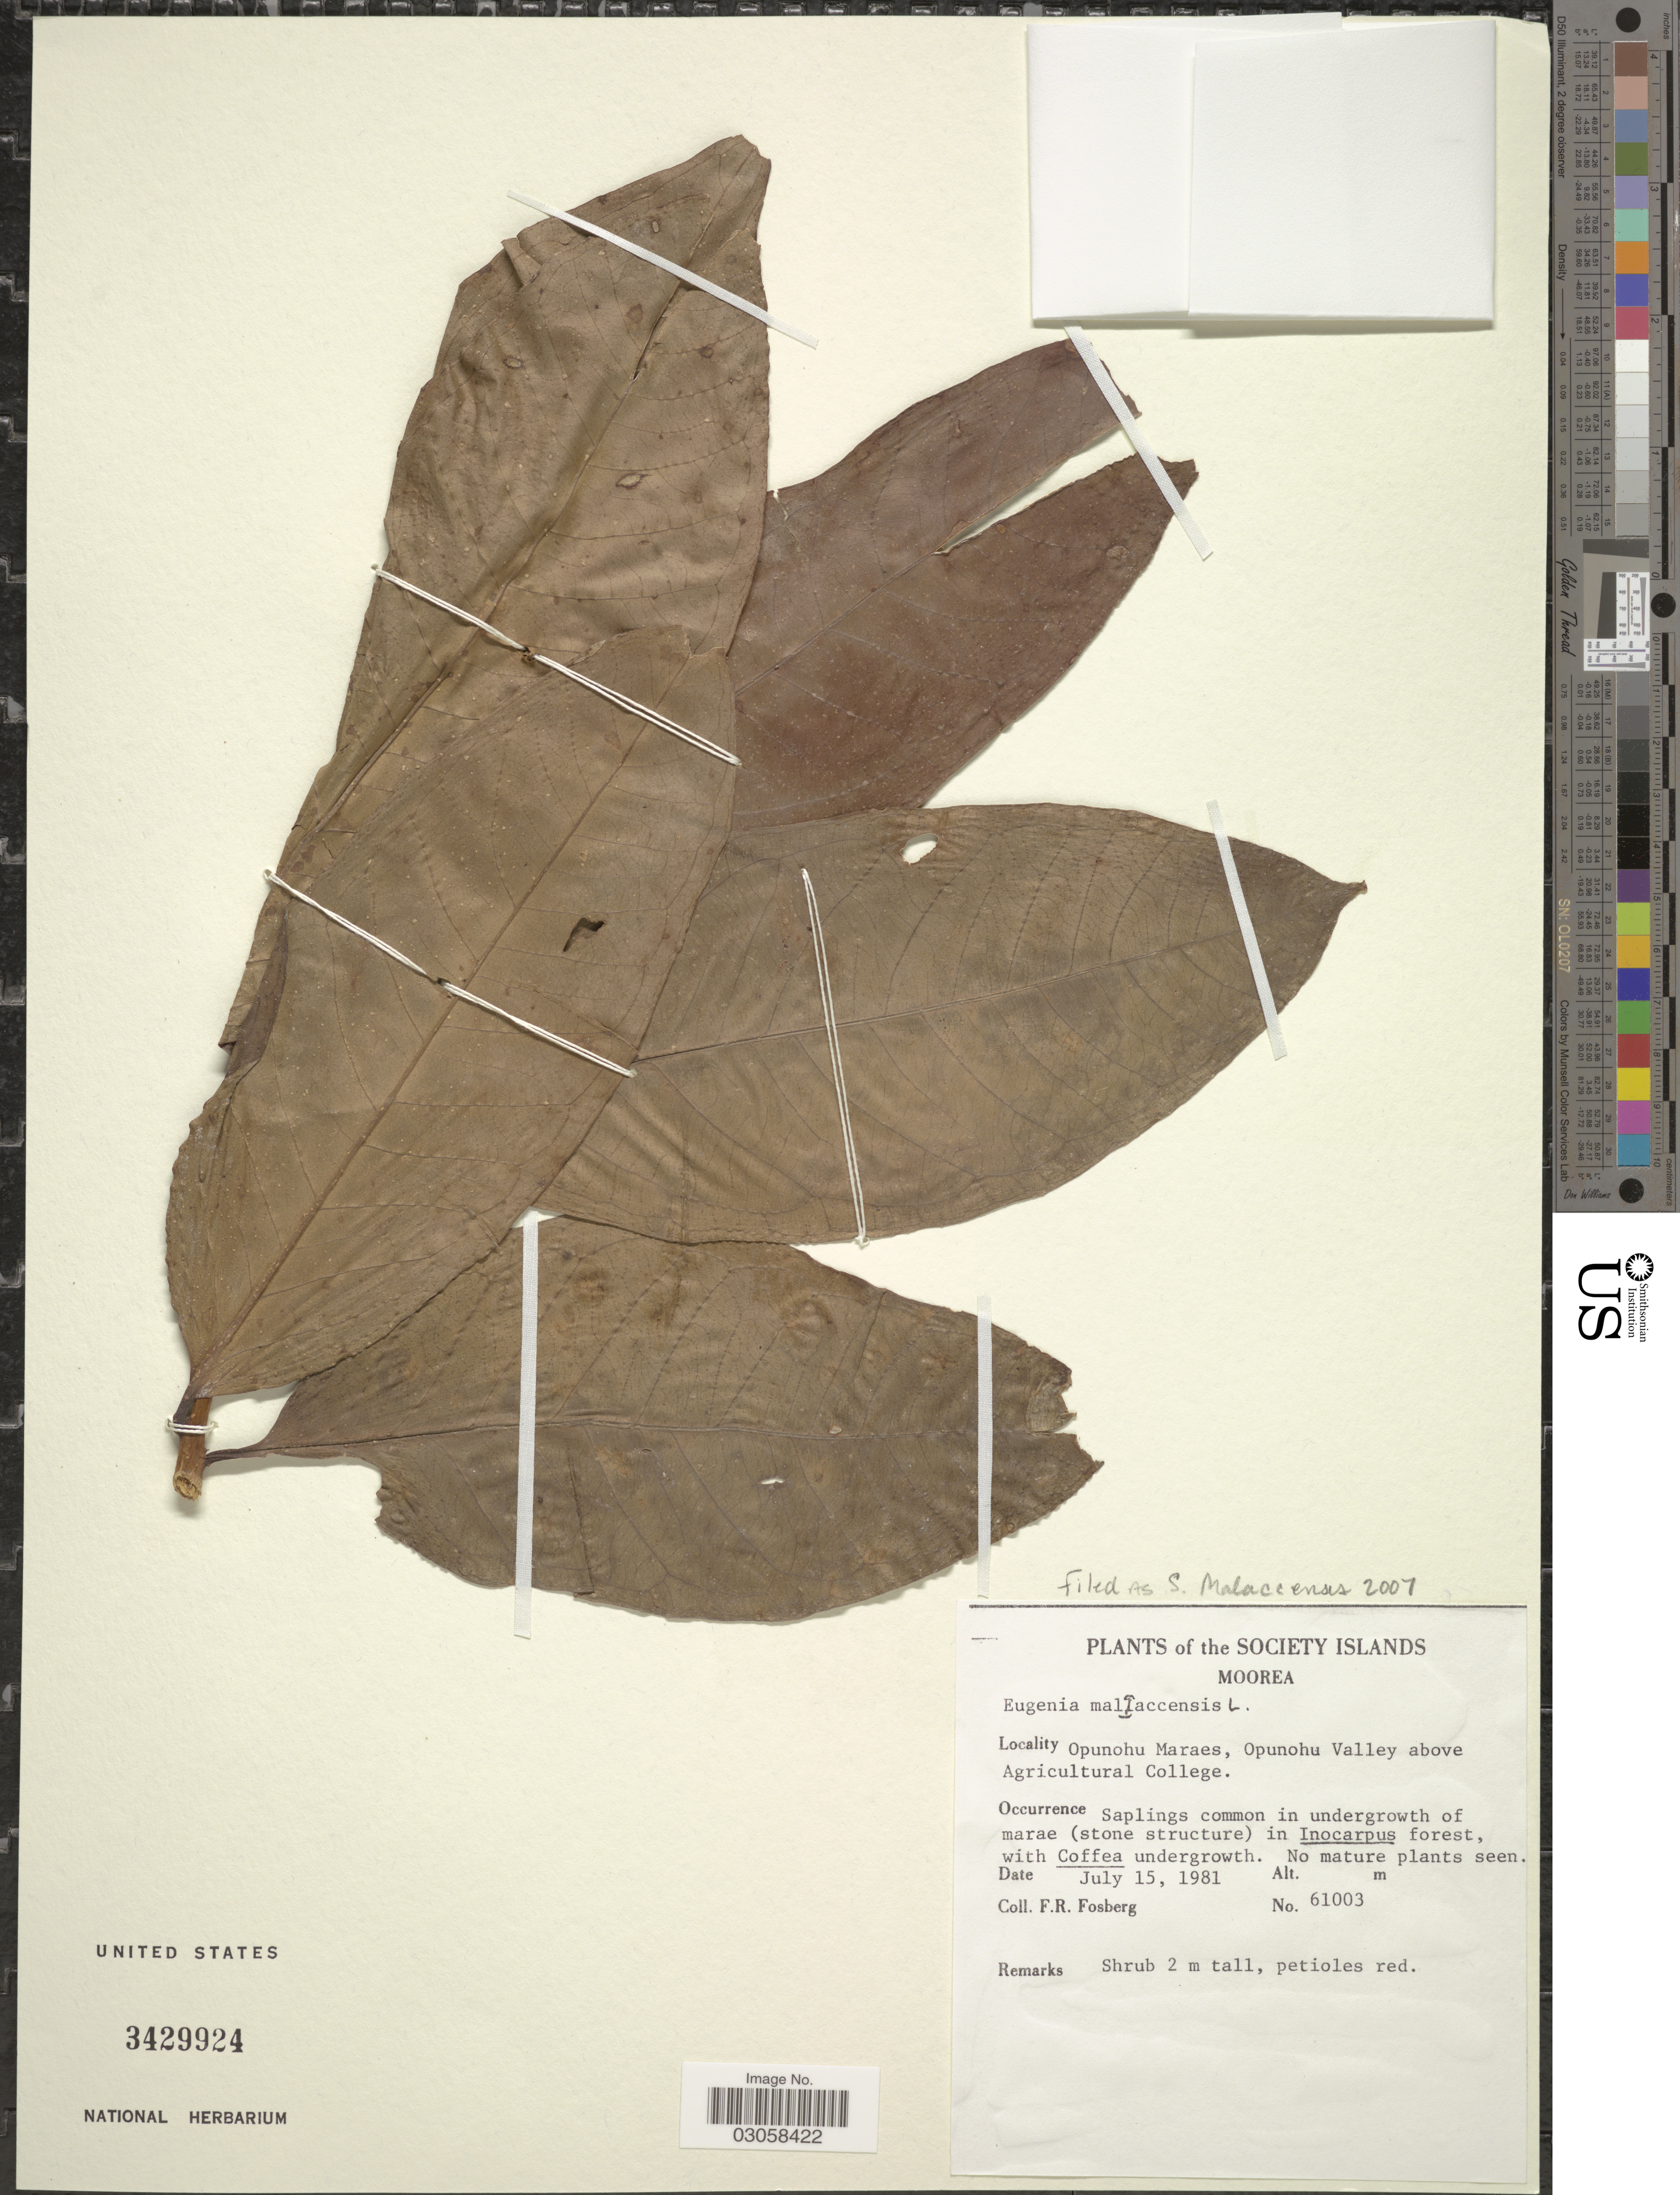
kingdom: Plantae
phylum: Tracheophyta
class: Magnoliopsida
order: Myrtales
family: Myrtaceae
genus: Syzygium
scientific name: Syzygium malaccense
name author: (L.) Merr. & L.M. Perry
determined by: Strong, Mark T., (BOT), Smithsonian Institution - National Museum of Natural History (UNITED STATES)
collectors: F. R. Fosberg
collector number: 61003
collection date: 1981-07-15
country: French Polynesia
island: Moorea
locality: The Society Islands. Moorea. Opunohu Maraes, Opunohu Valley above Agricultural College.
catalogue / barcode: US 3429924